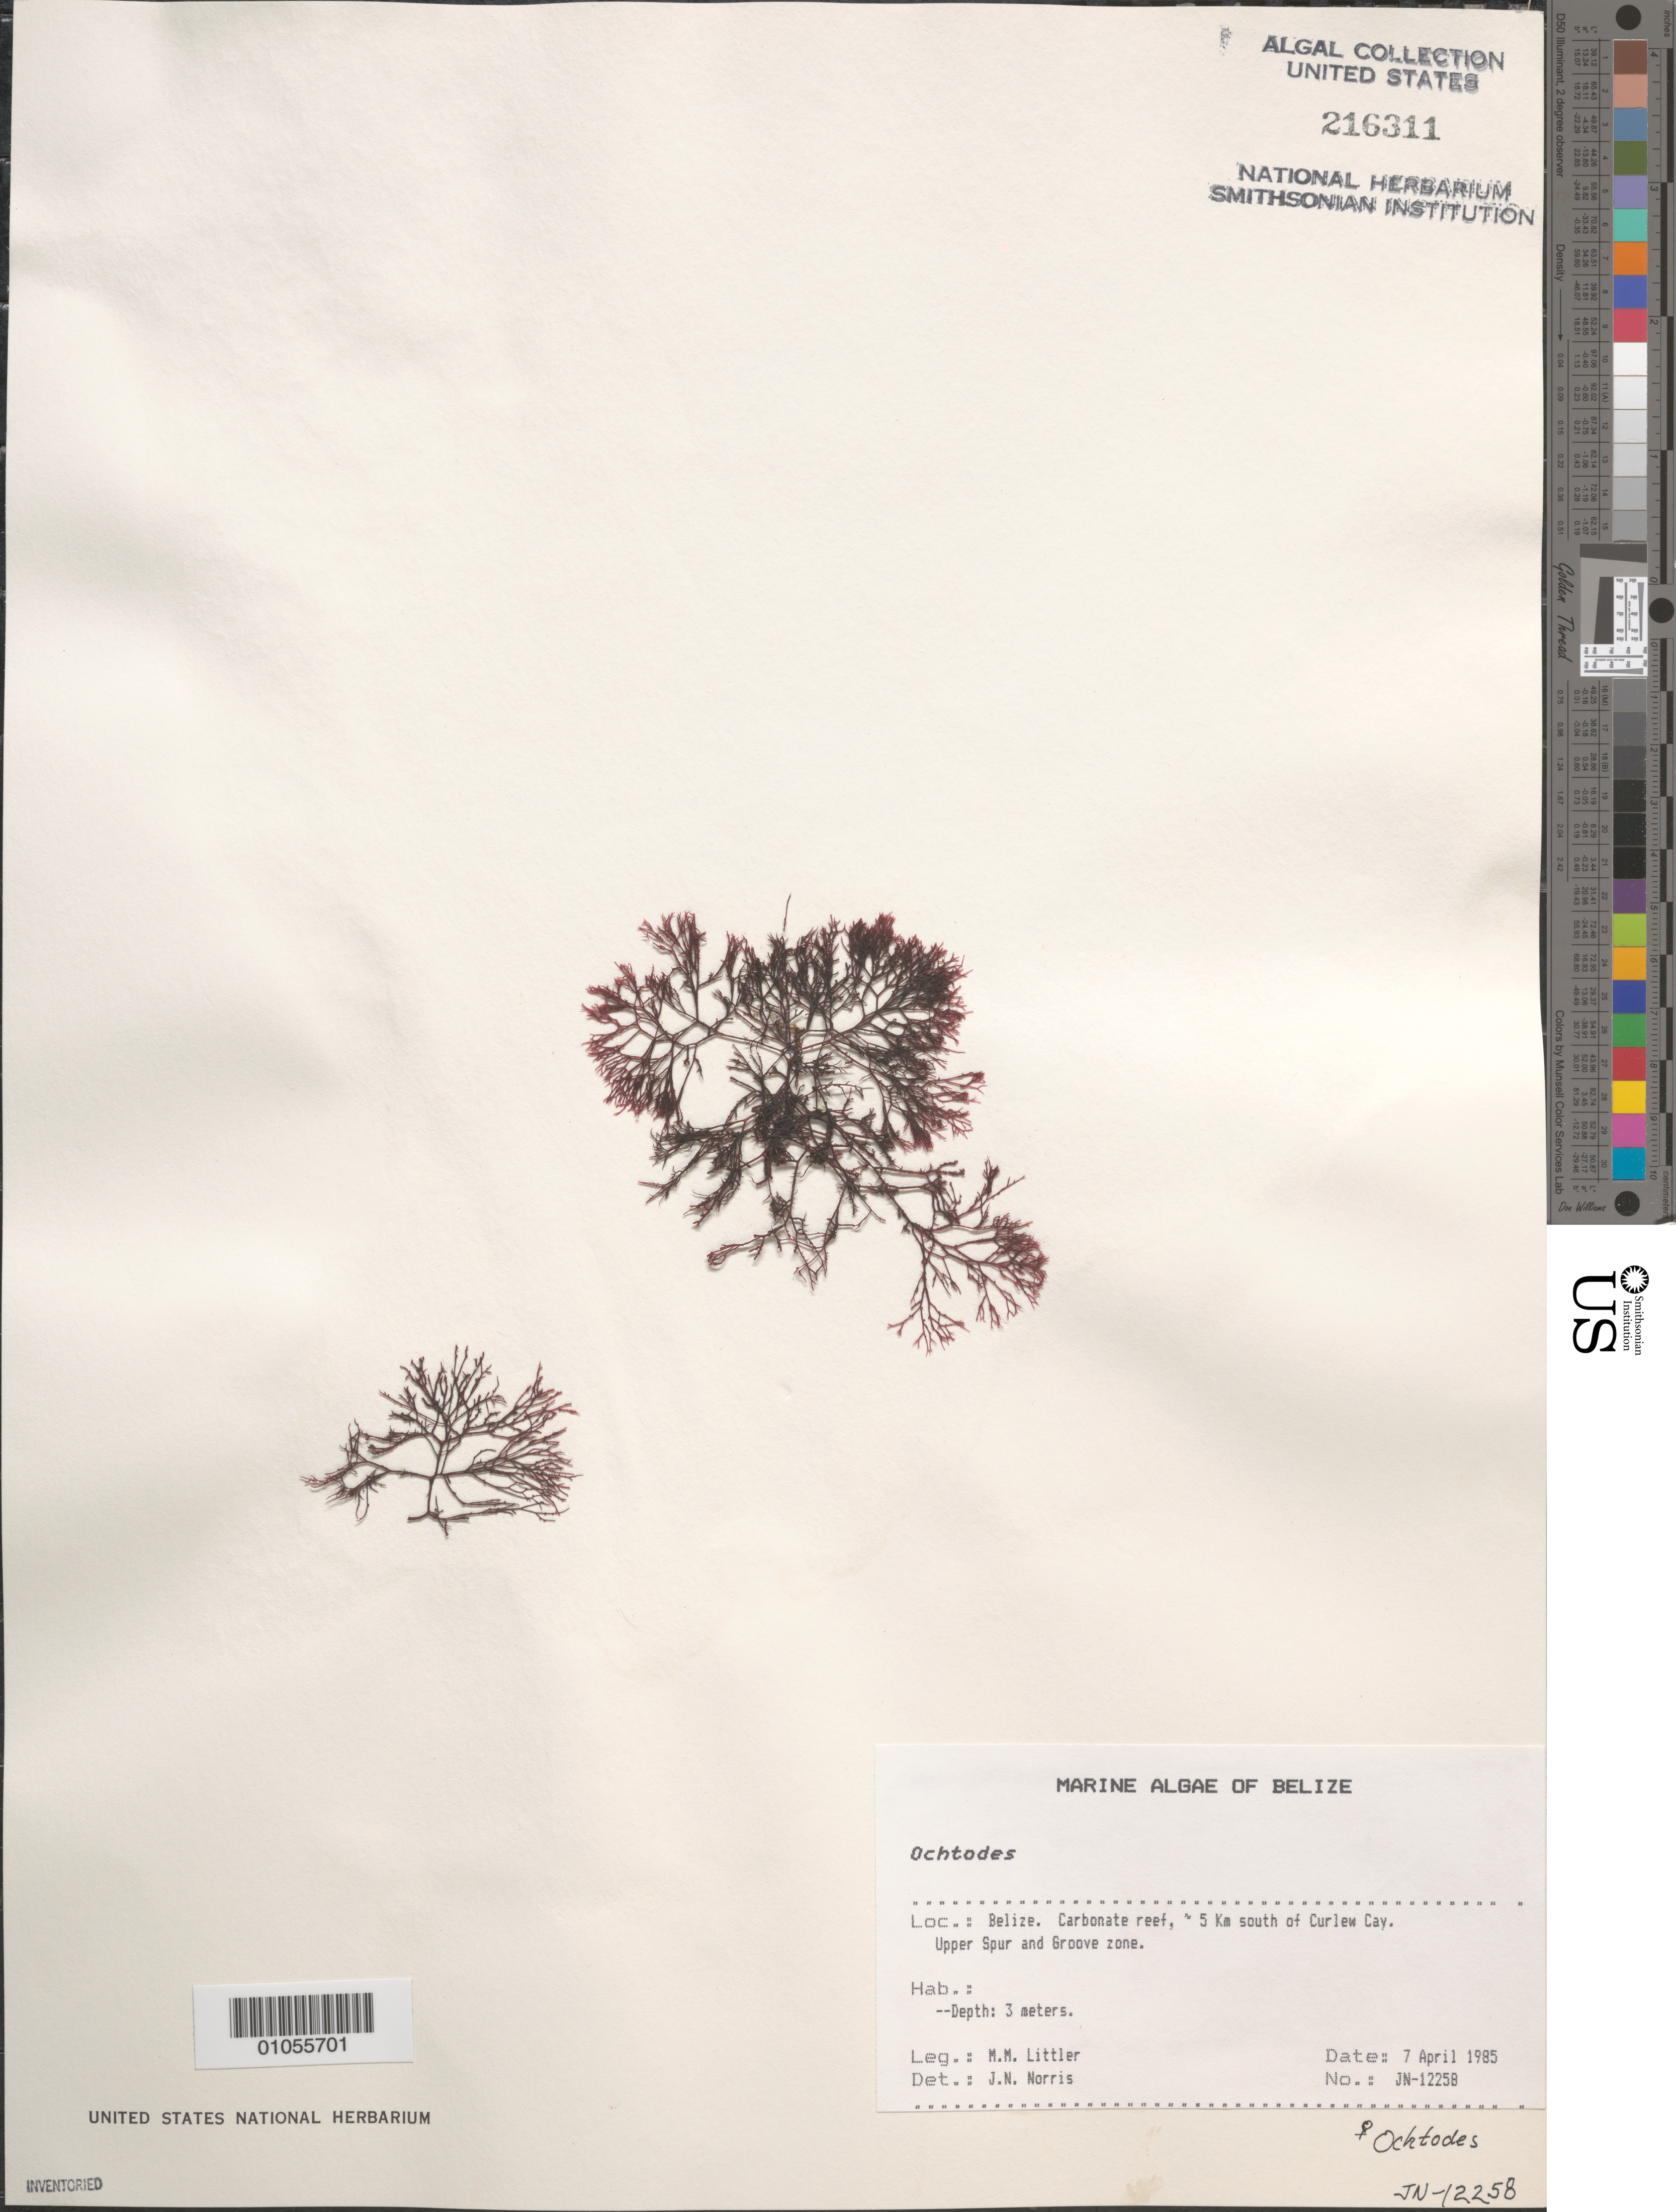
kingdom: Plantae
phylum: Rhodophyta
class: Florideophyceae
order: Gigartinales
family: Rhizophyllidaceae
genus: Ochtodes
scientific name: Ochtodes sp.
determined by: Norris, James N.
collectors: M. M. Littler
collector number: JN-12258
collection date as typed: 07 Apr 1985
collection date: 1985-04-07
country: Belize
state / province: Stann Creek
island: Curlew Cay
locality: Carbonate reef ca. 5 km south of Curlew Cay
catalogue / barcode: US 216311